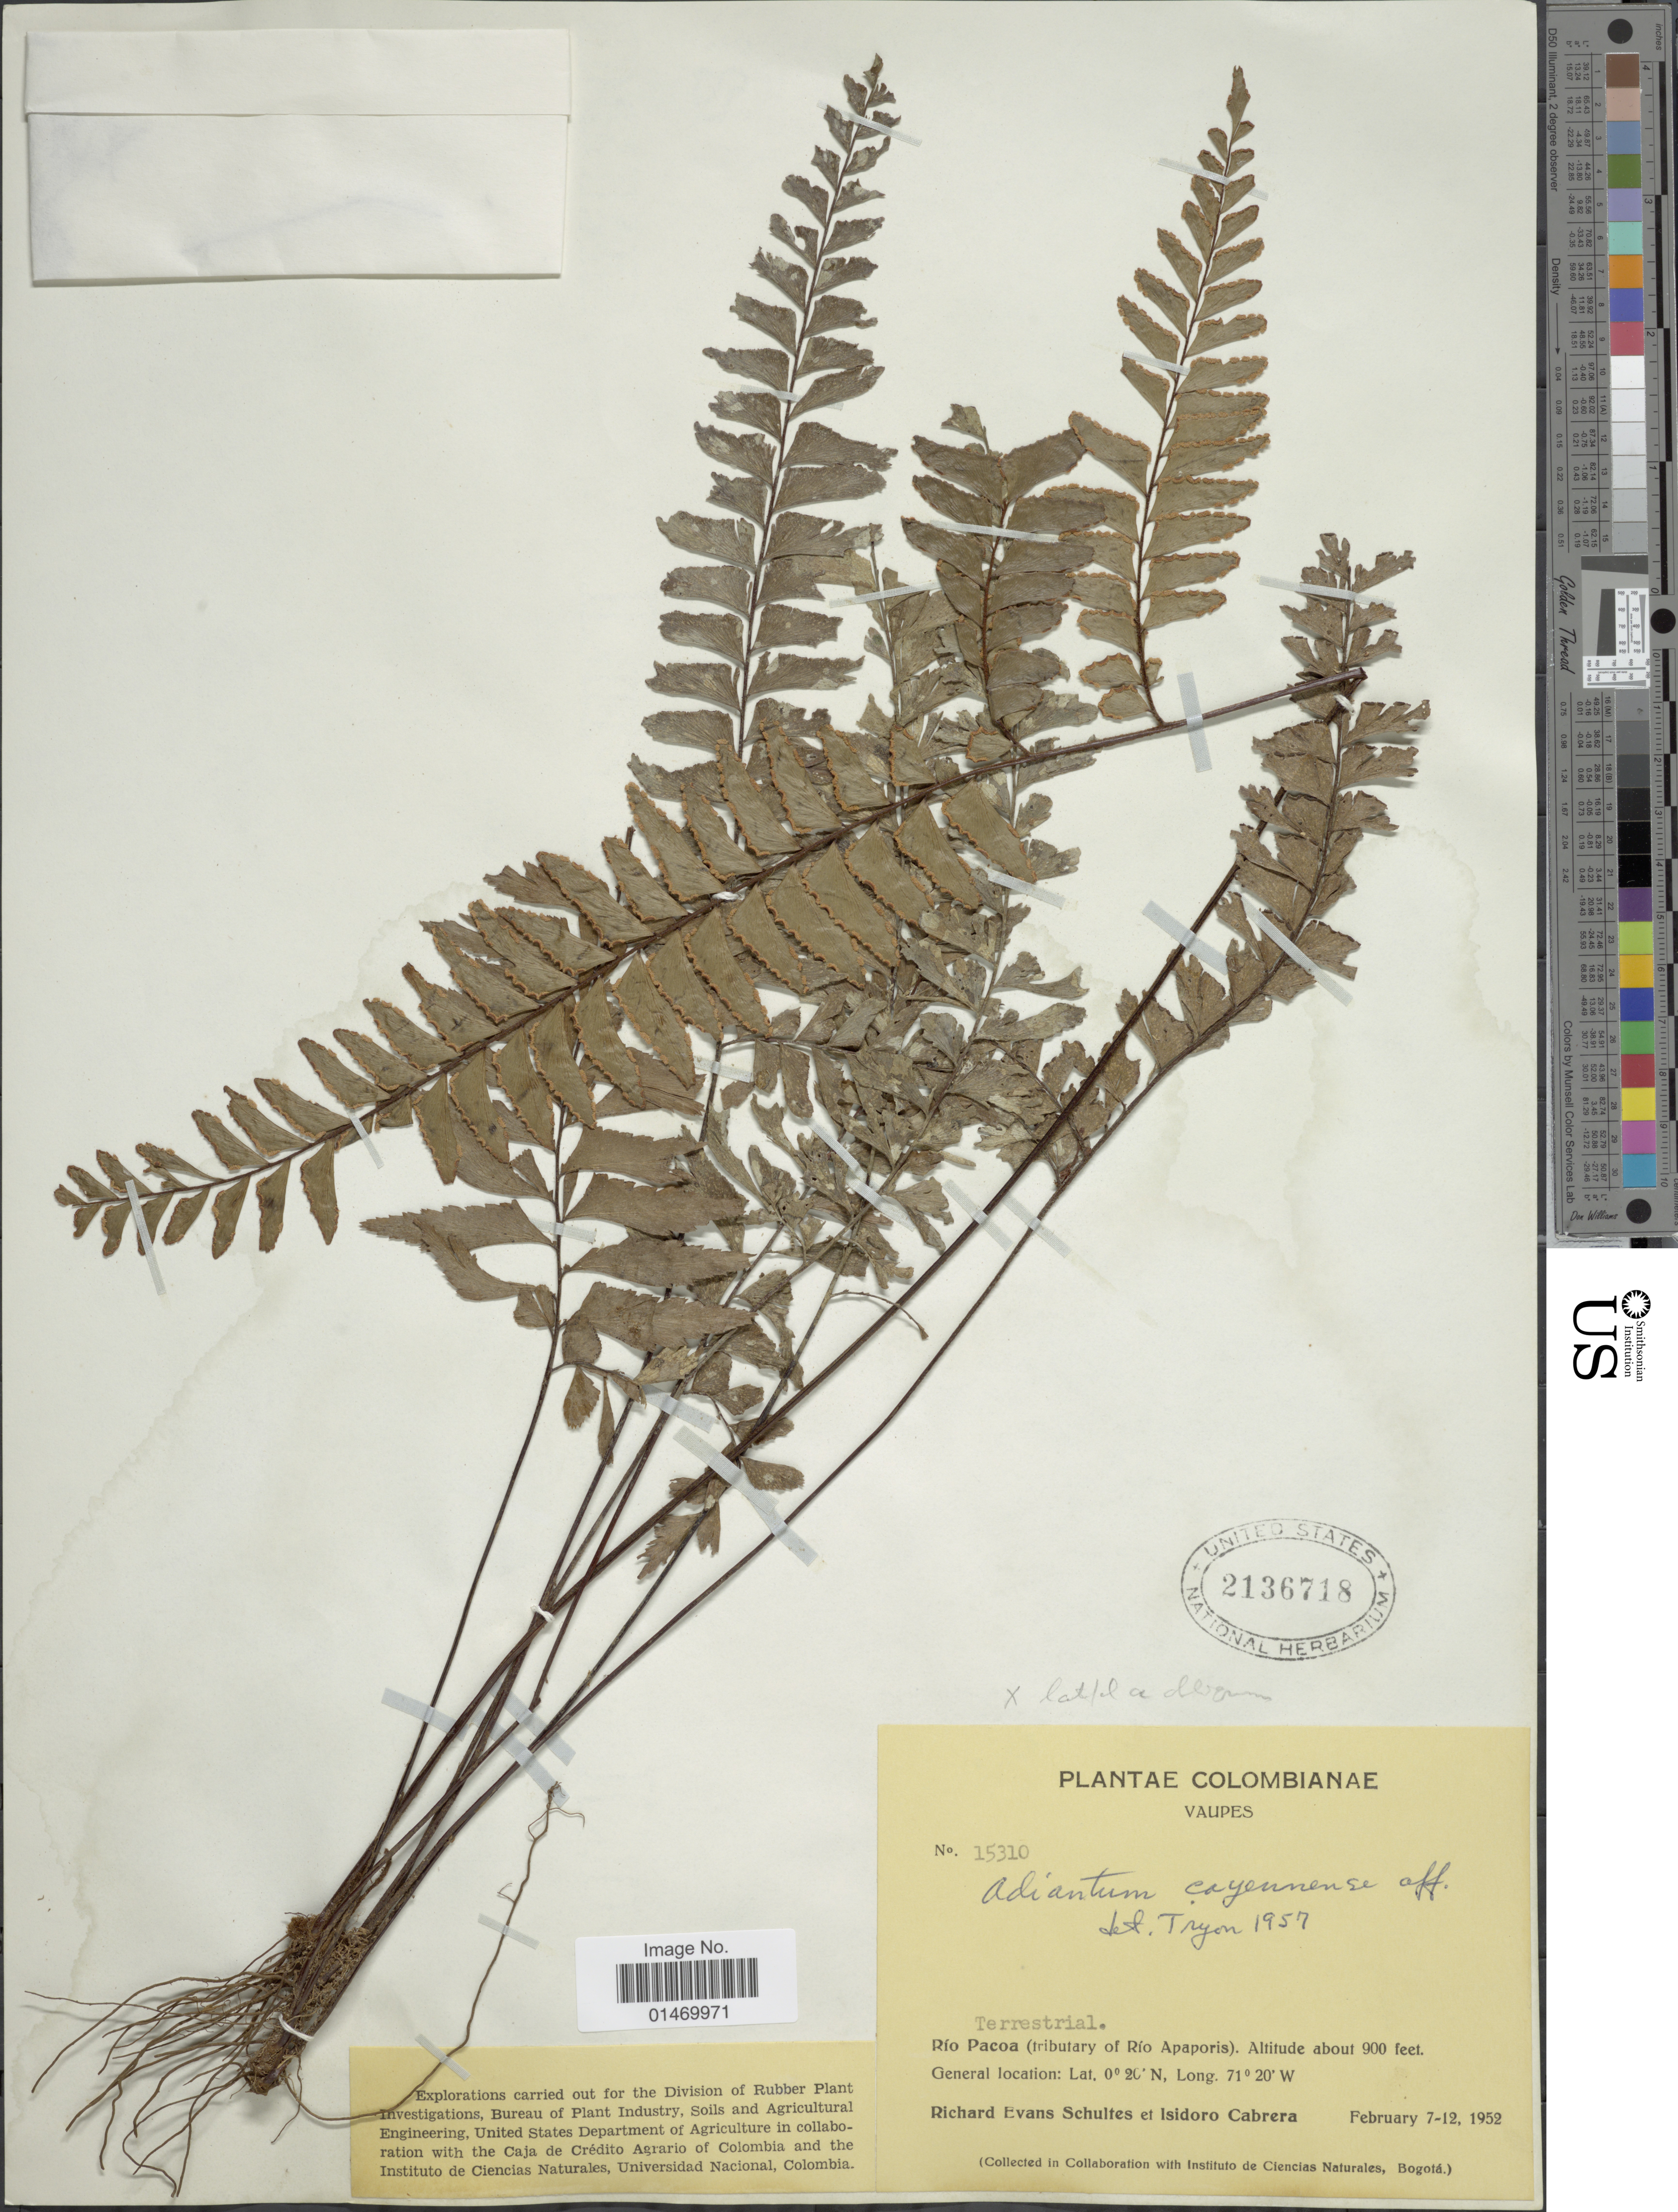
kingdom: Plantae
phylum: Tracheophyta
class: Polypodiopsida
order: Polypodiales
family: Pteridaceae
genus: Adiantum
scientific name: Adiantum cajennense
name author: Willd. ex Klotzsch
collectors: R. E. Schultes & I. Cabrera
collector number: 15310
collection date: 1952-02-07/1952-02-12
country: Colombia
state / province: Vaupés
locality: Colombia, Rio Pacoa (tributary of Rio Apaporis).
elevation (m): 274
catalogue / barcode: US 2136718